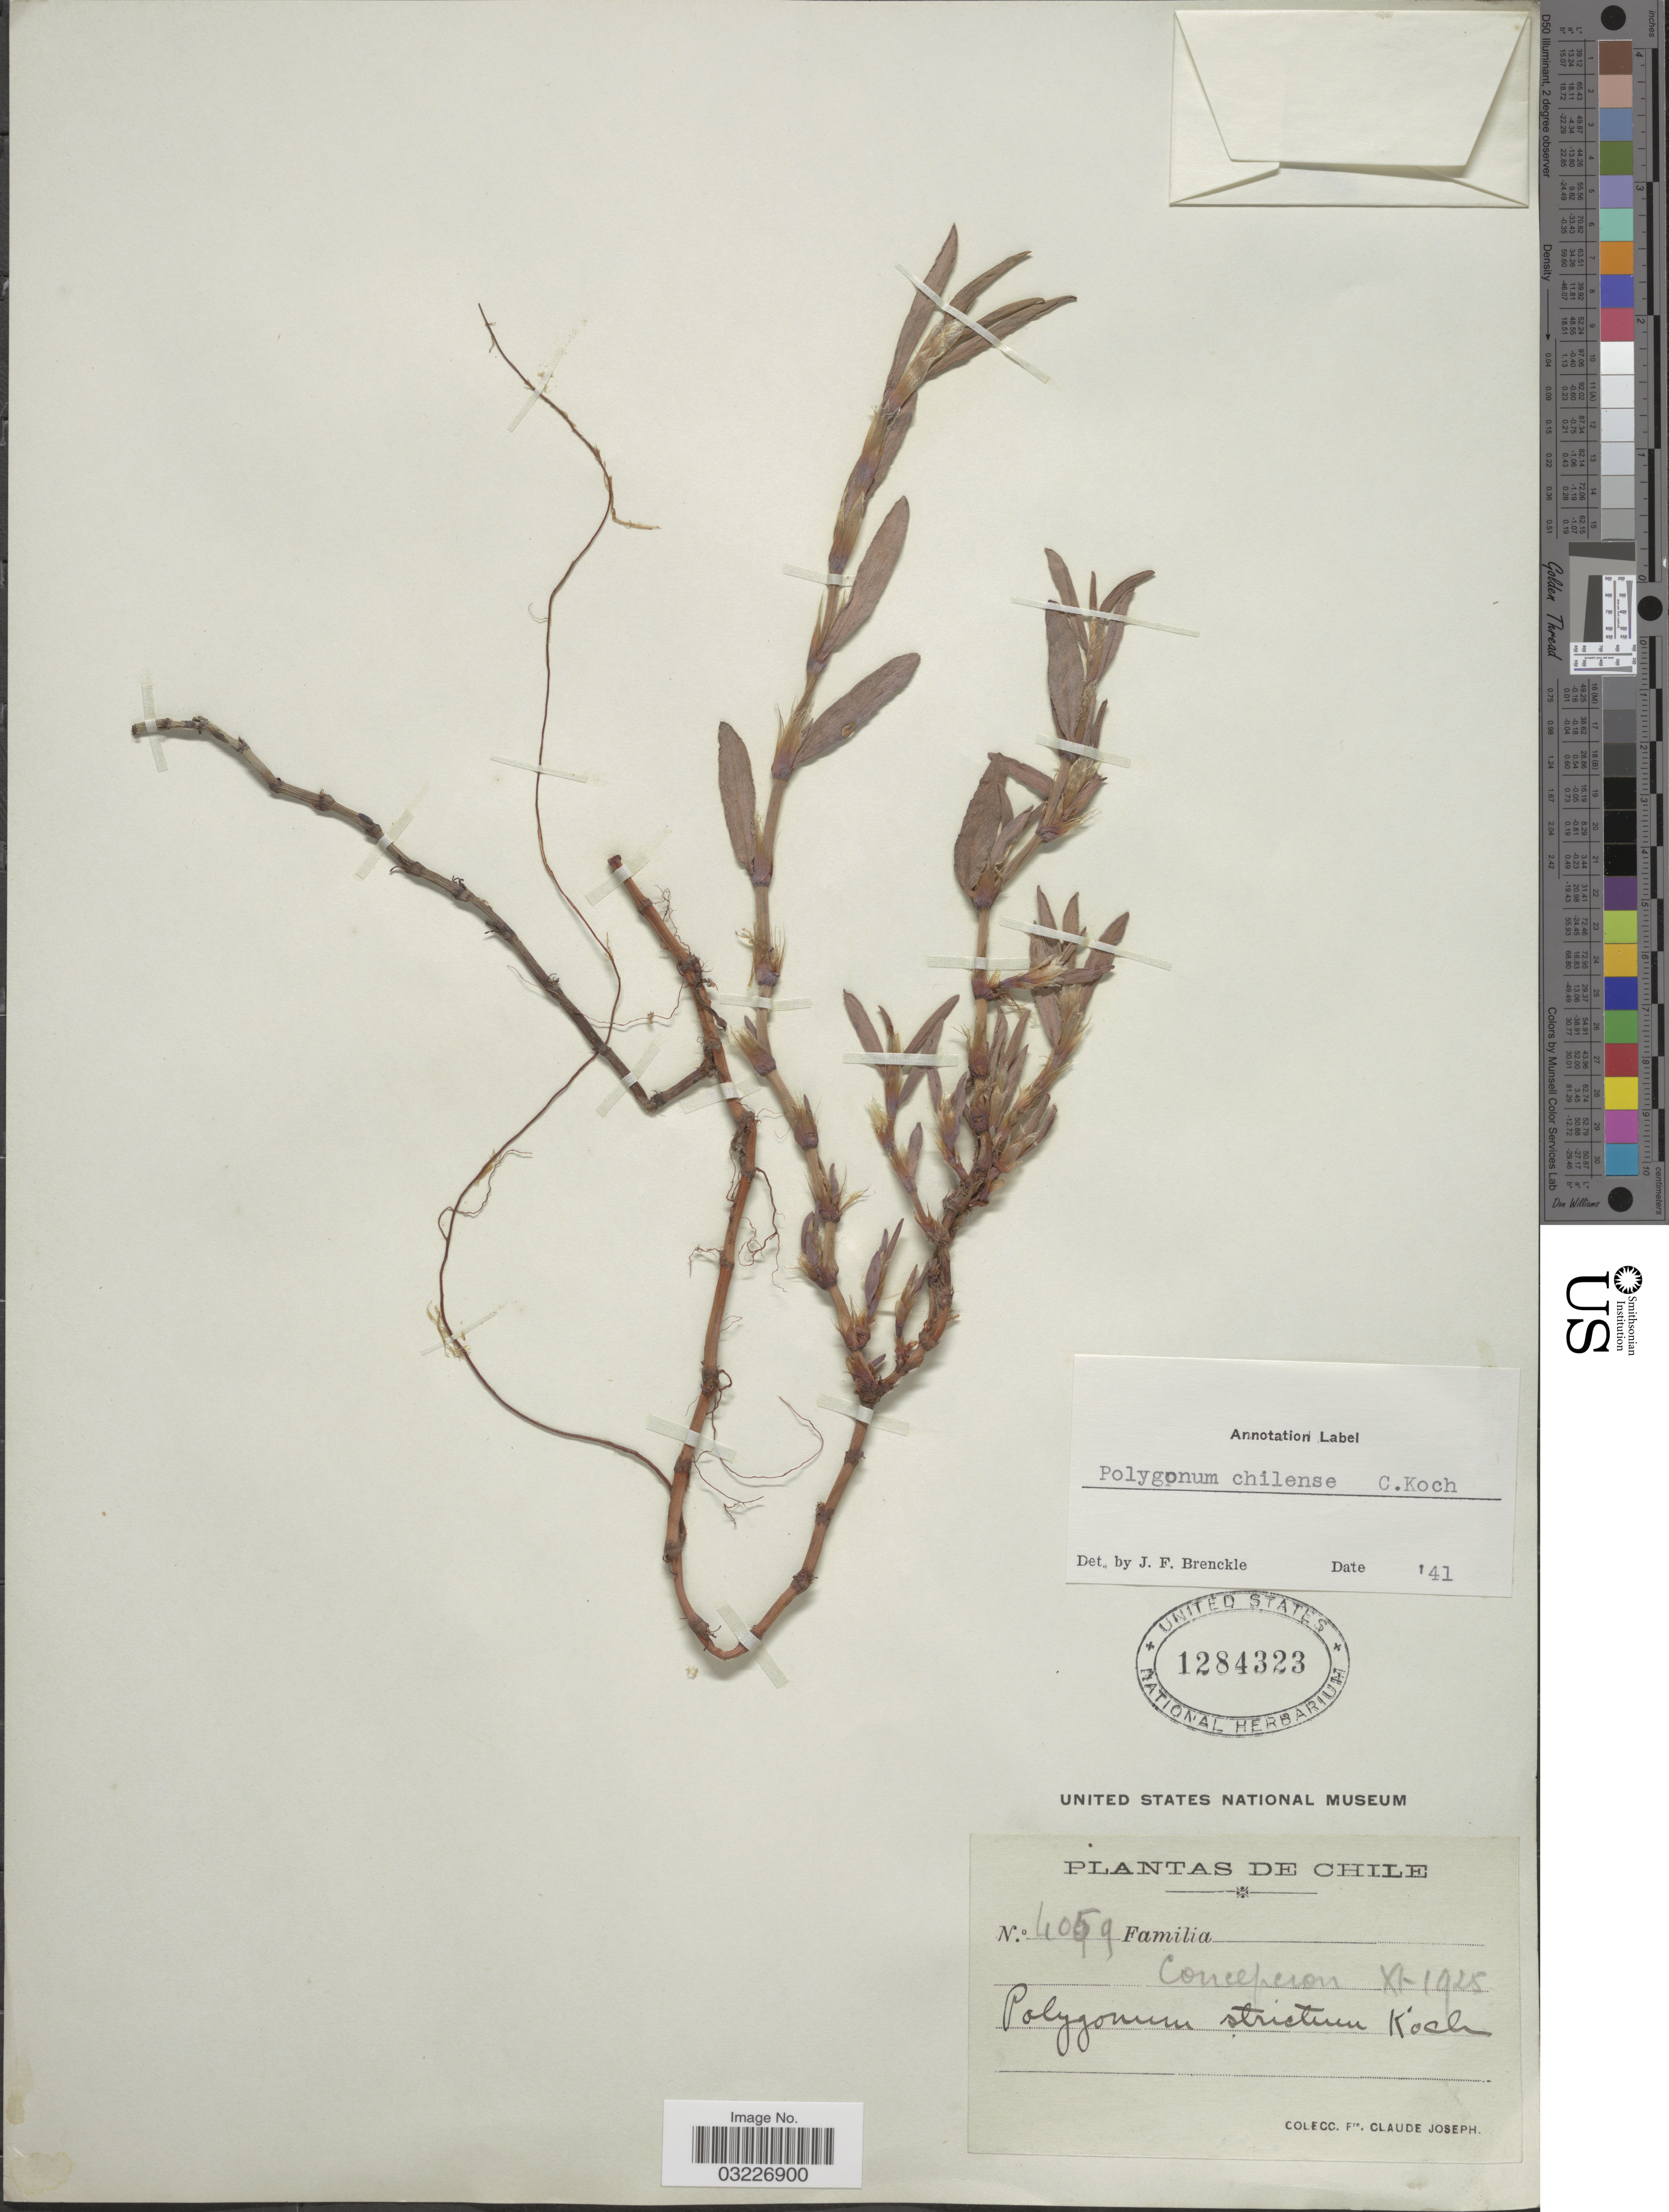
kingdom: Plantae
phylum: Tracheophyta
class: Magnoliopsida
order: Caryophyllales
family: Polygonaceae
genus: Polygonum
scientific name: Polygonum maritimum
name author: L.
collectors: Frere Claude Joseph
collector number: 4059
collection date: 1925-11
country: Chile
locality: Concepcion.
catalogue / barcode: US 1284323